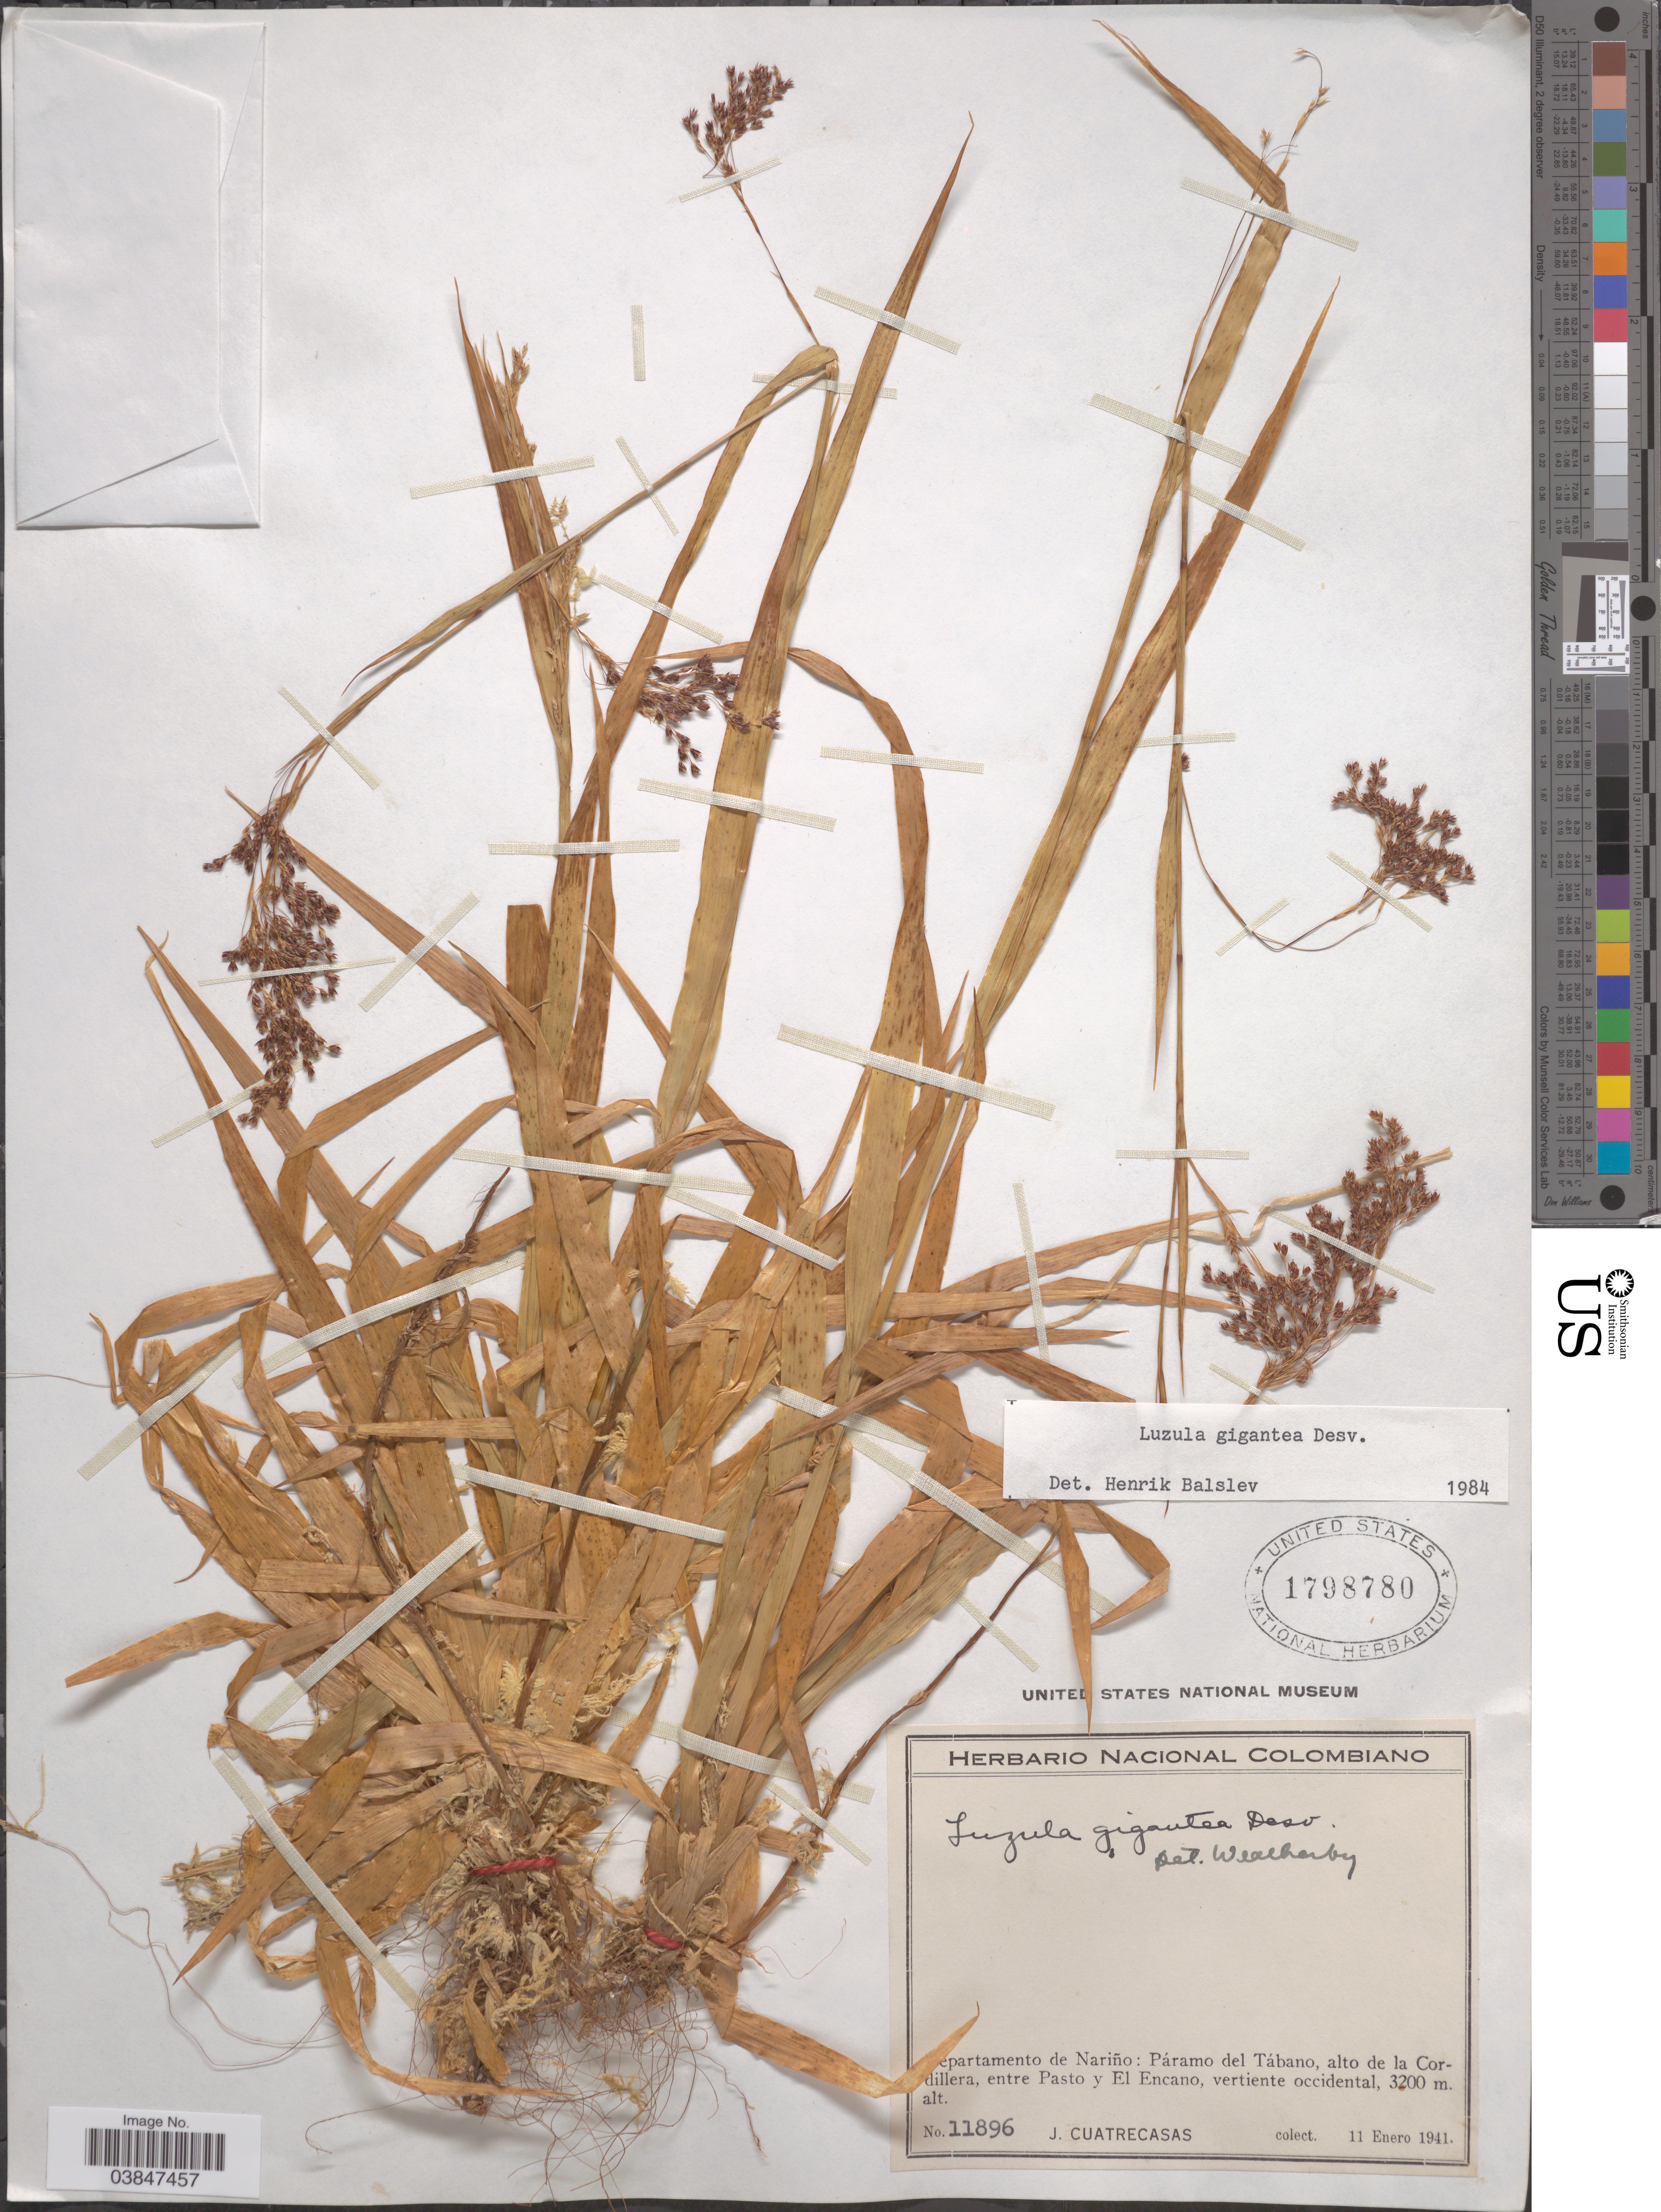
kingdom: Plantae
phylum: Tracheophyta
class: Liliopsida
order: Poales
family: Juncaceae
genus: Luzula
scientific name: Luzula gigantea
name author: Desv.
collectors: J. Cuatrecasas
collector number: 11896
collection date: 1941-01-11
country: Colombia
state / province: Nariño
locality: Departamento de Nariño: Páramo del Tábano, alto de la Cordillera, entre Pasto y El Encano, vertiente occidental.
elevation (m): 3200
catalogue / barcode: US 1798780